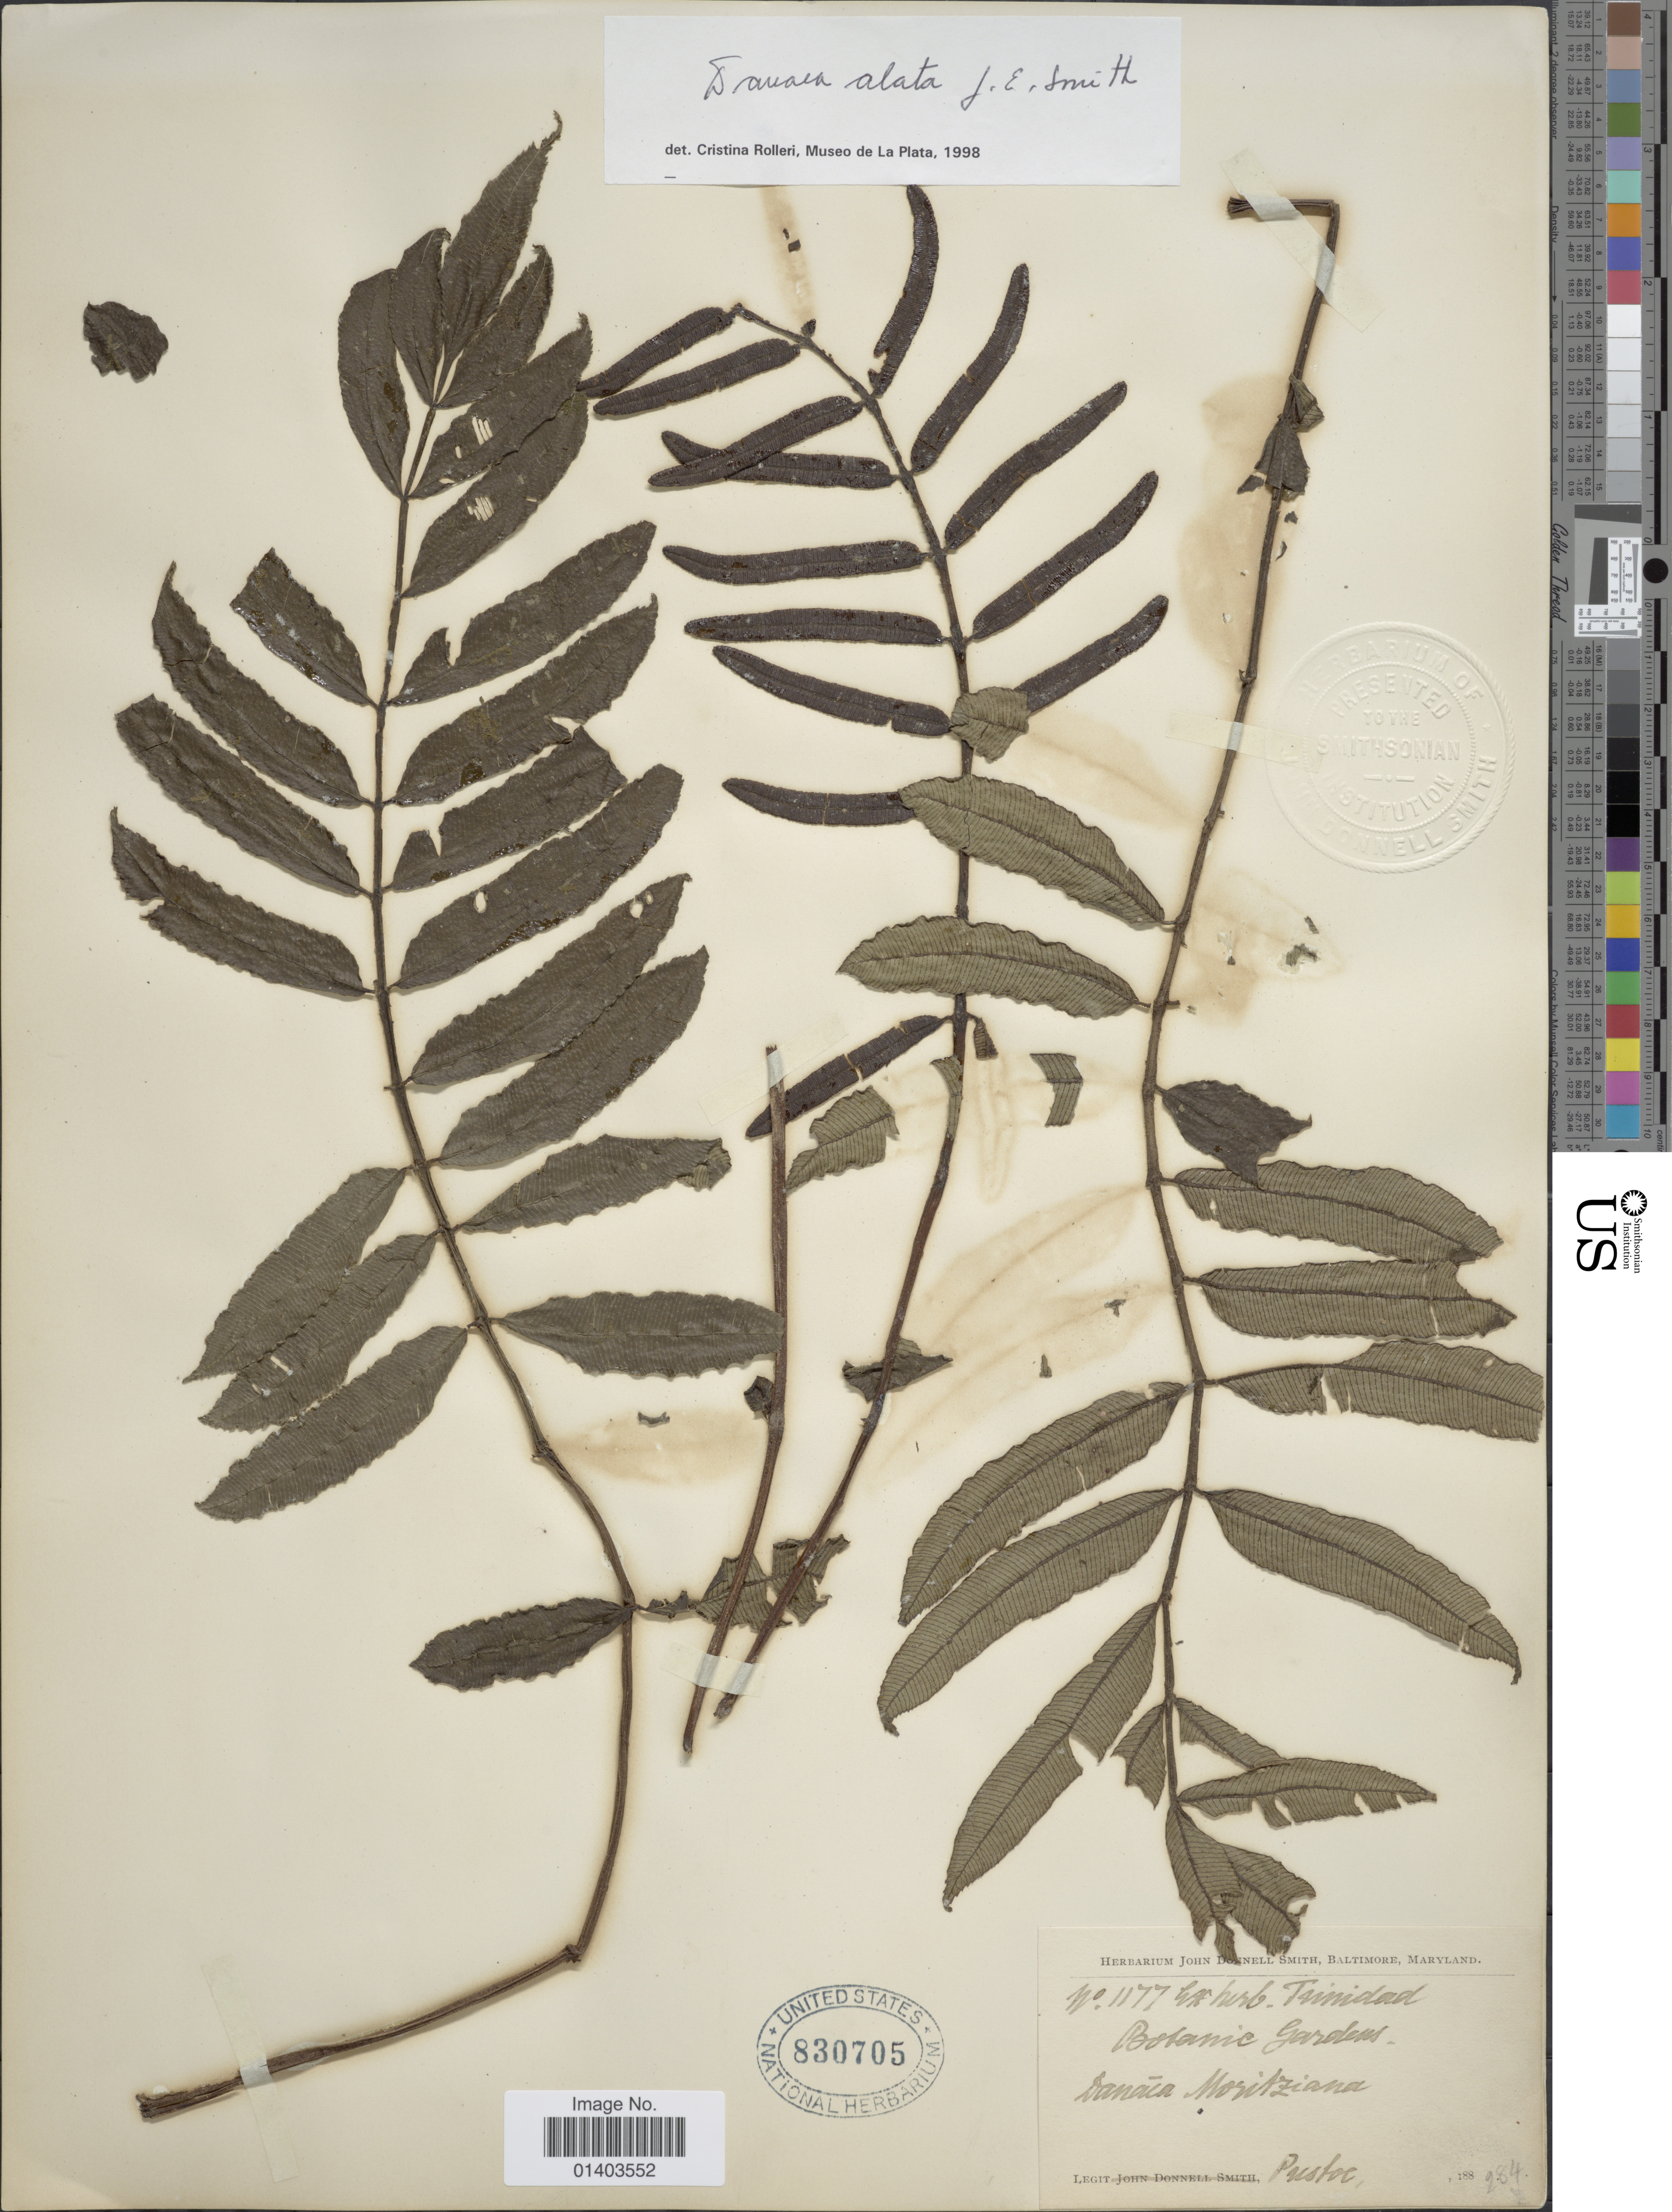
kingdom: Plantae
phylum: Tracheophyta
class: Polypodiopsida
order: Marattiales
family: Marattiaceae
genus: Danaea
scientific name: Danaea alata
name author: Sm.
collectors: H. W. Pretz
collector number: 1177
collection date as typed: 188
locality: Botanic Gardens, Danaia Moritziana [interpreted]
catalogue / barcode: US 830705